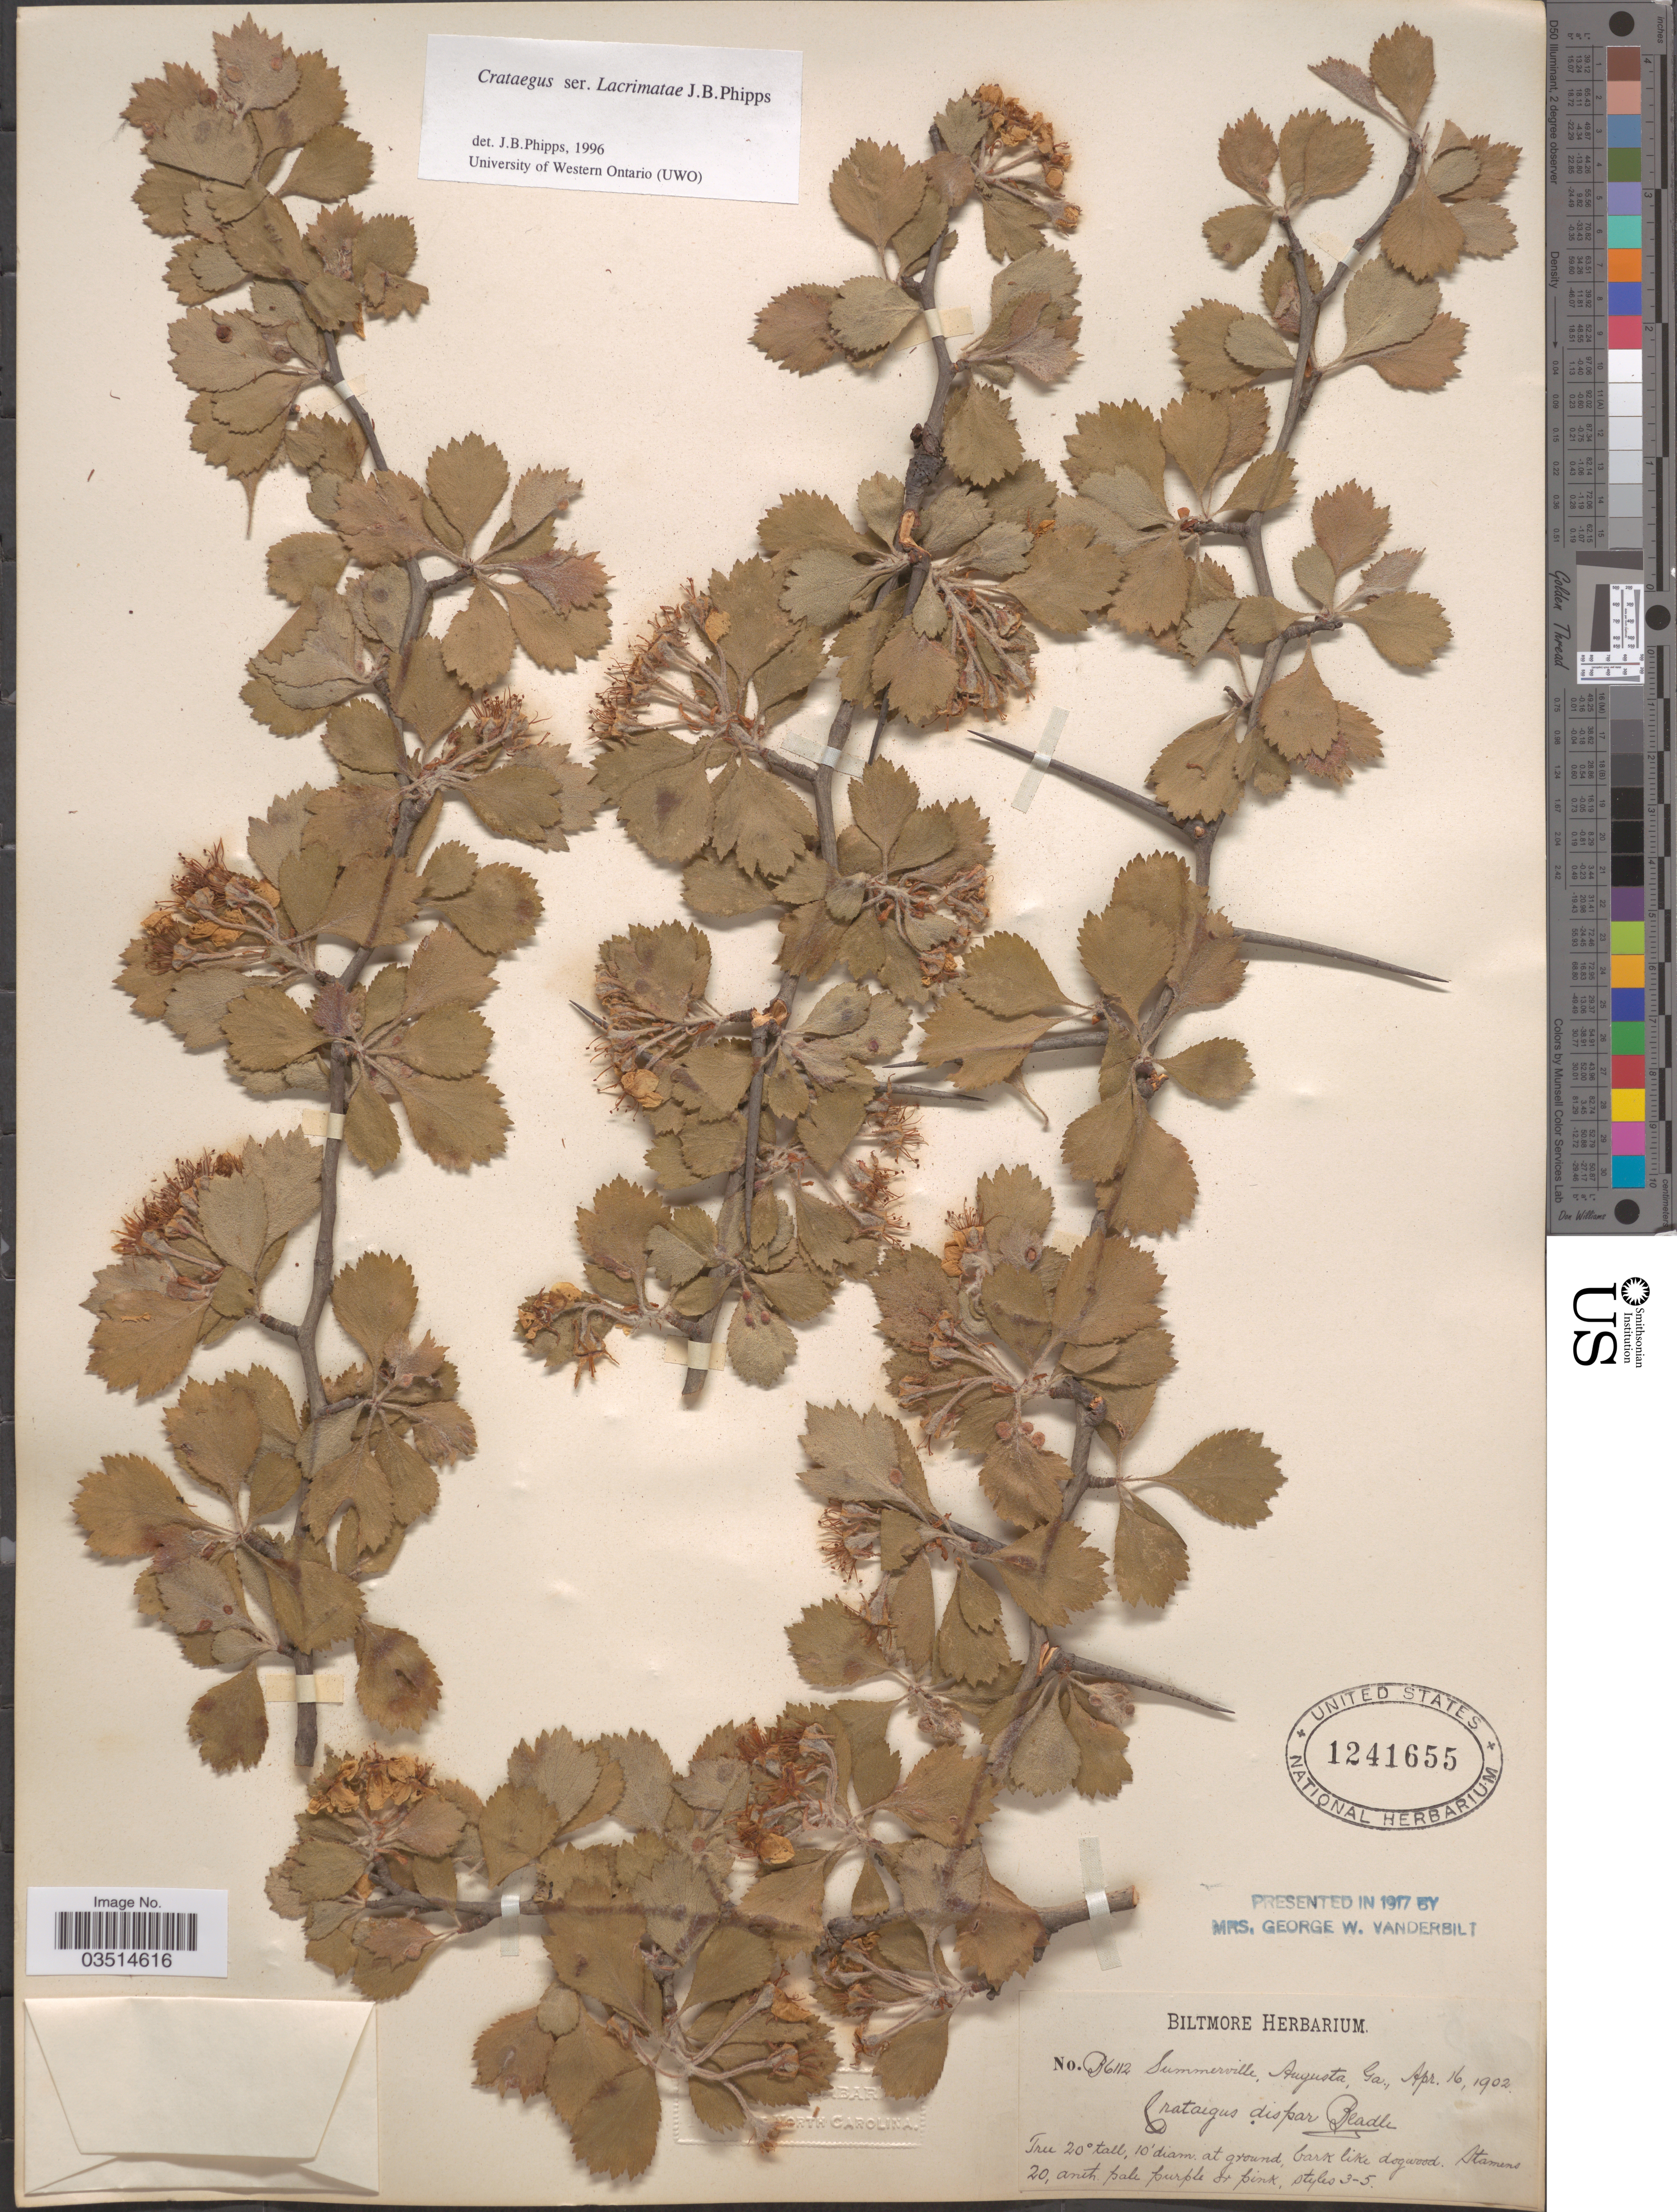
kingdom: Plantae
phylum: Tracheophyta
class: Magnoliopsida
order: Rosales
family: Rosaceae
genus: Crataegus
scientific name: Crataegus dispar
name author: Beadle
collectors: ex herb. Biltmore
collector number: B6112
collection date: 1902-04-16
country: United States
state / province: Georgia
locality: Summerville, Augusta.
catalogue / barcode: US 1241655